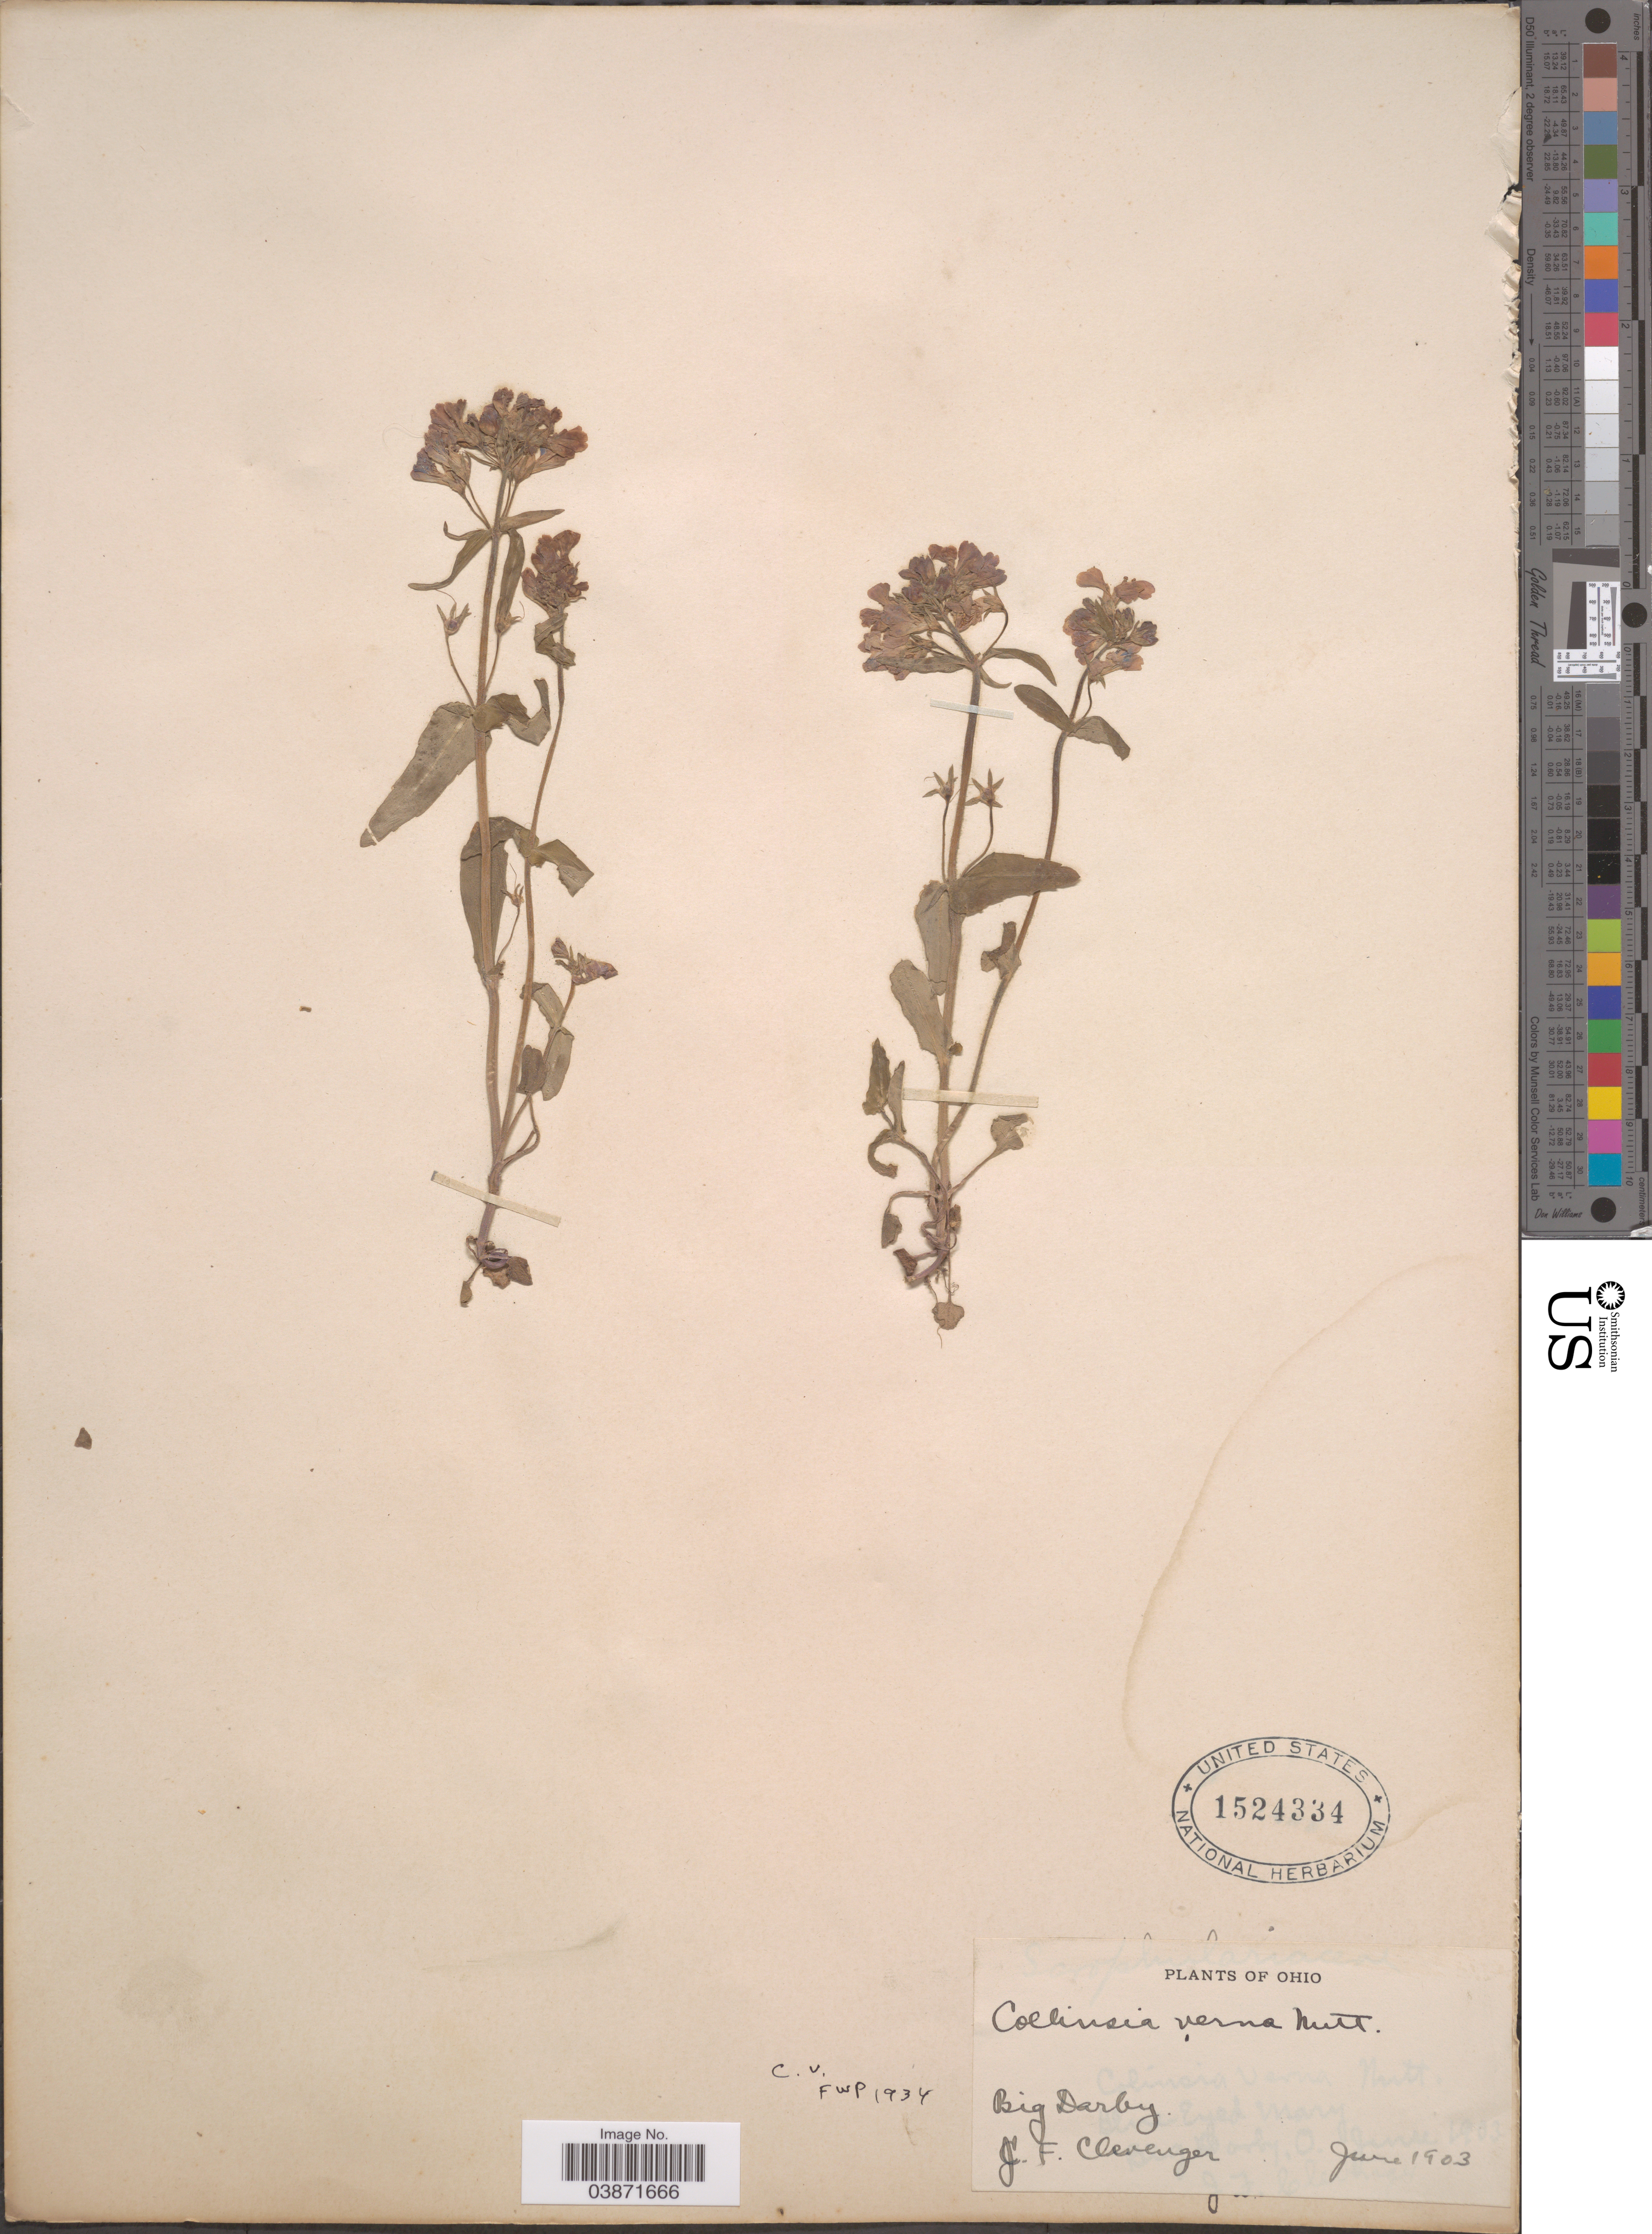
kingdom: Plantae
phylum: Tracheophyta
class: Magnoliopsida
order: Lamiales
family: Plantaginaceae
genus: Collinsia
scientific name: Collinsia verna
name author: Nutt.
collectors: J. F. Clevenger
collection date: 1903-06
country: United States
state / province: Ohio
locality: Big Darby.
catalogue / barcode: US 1524334